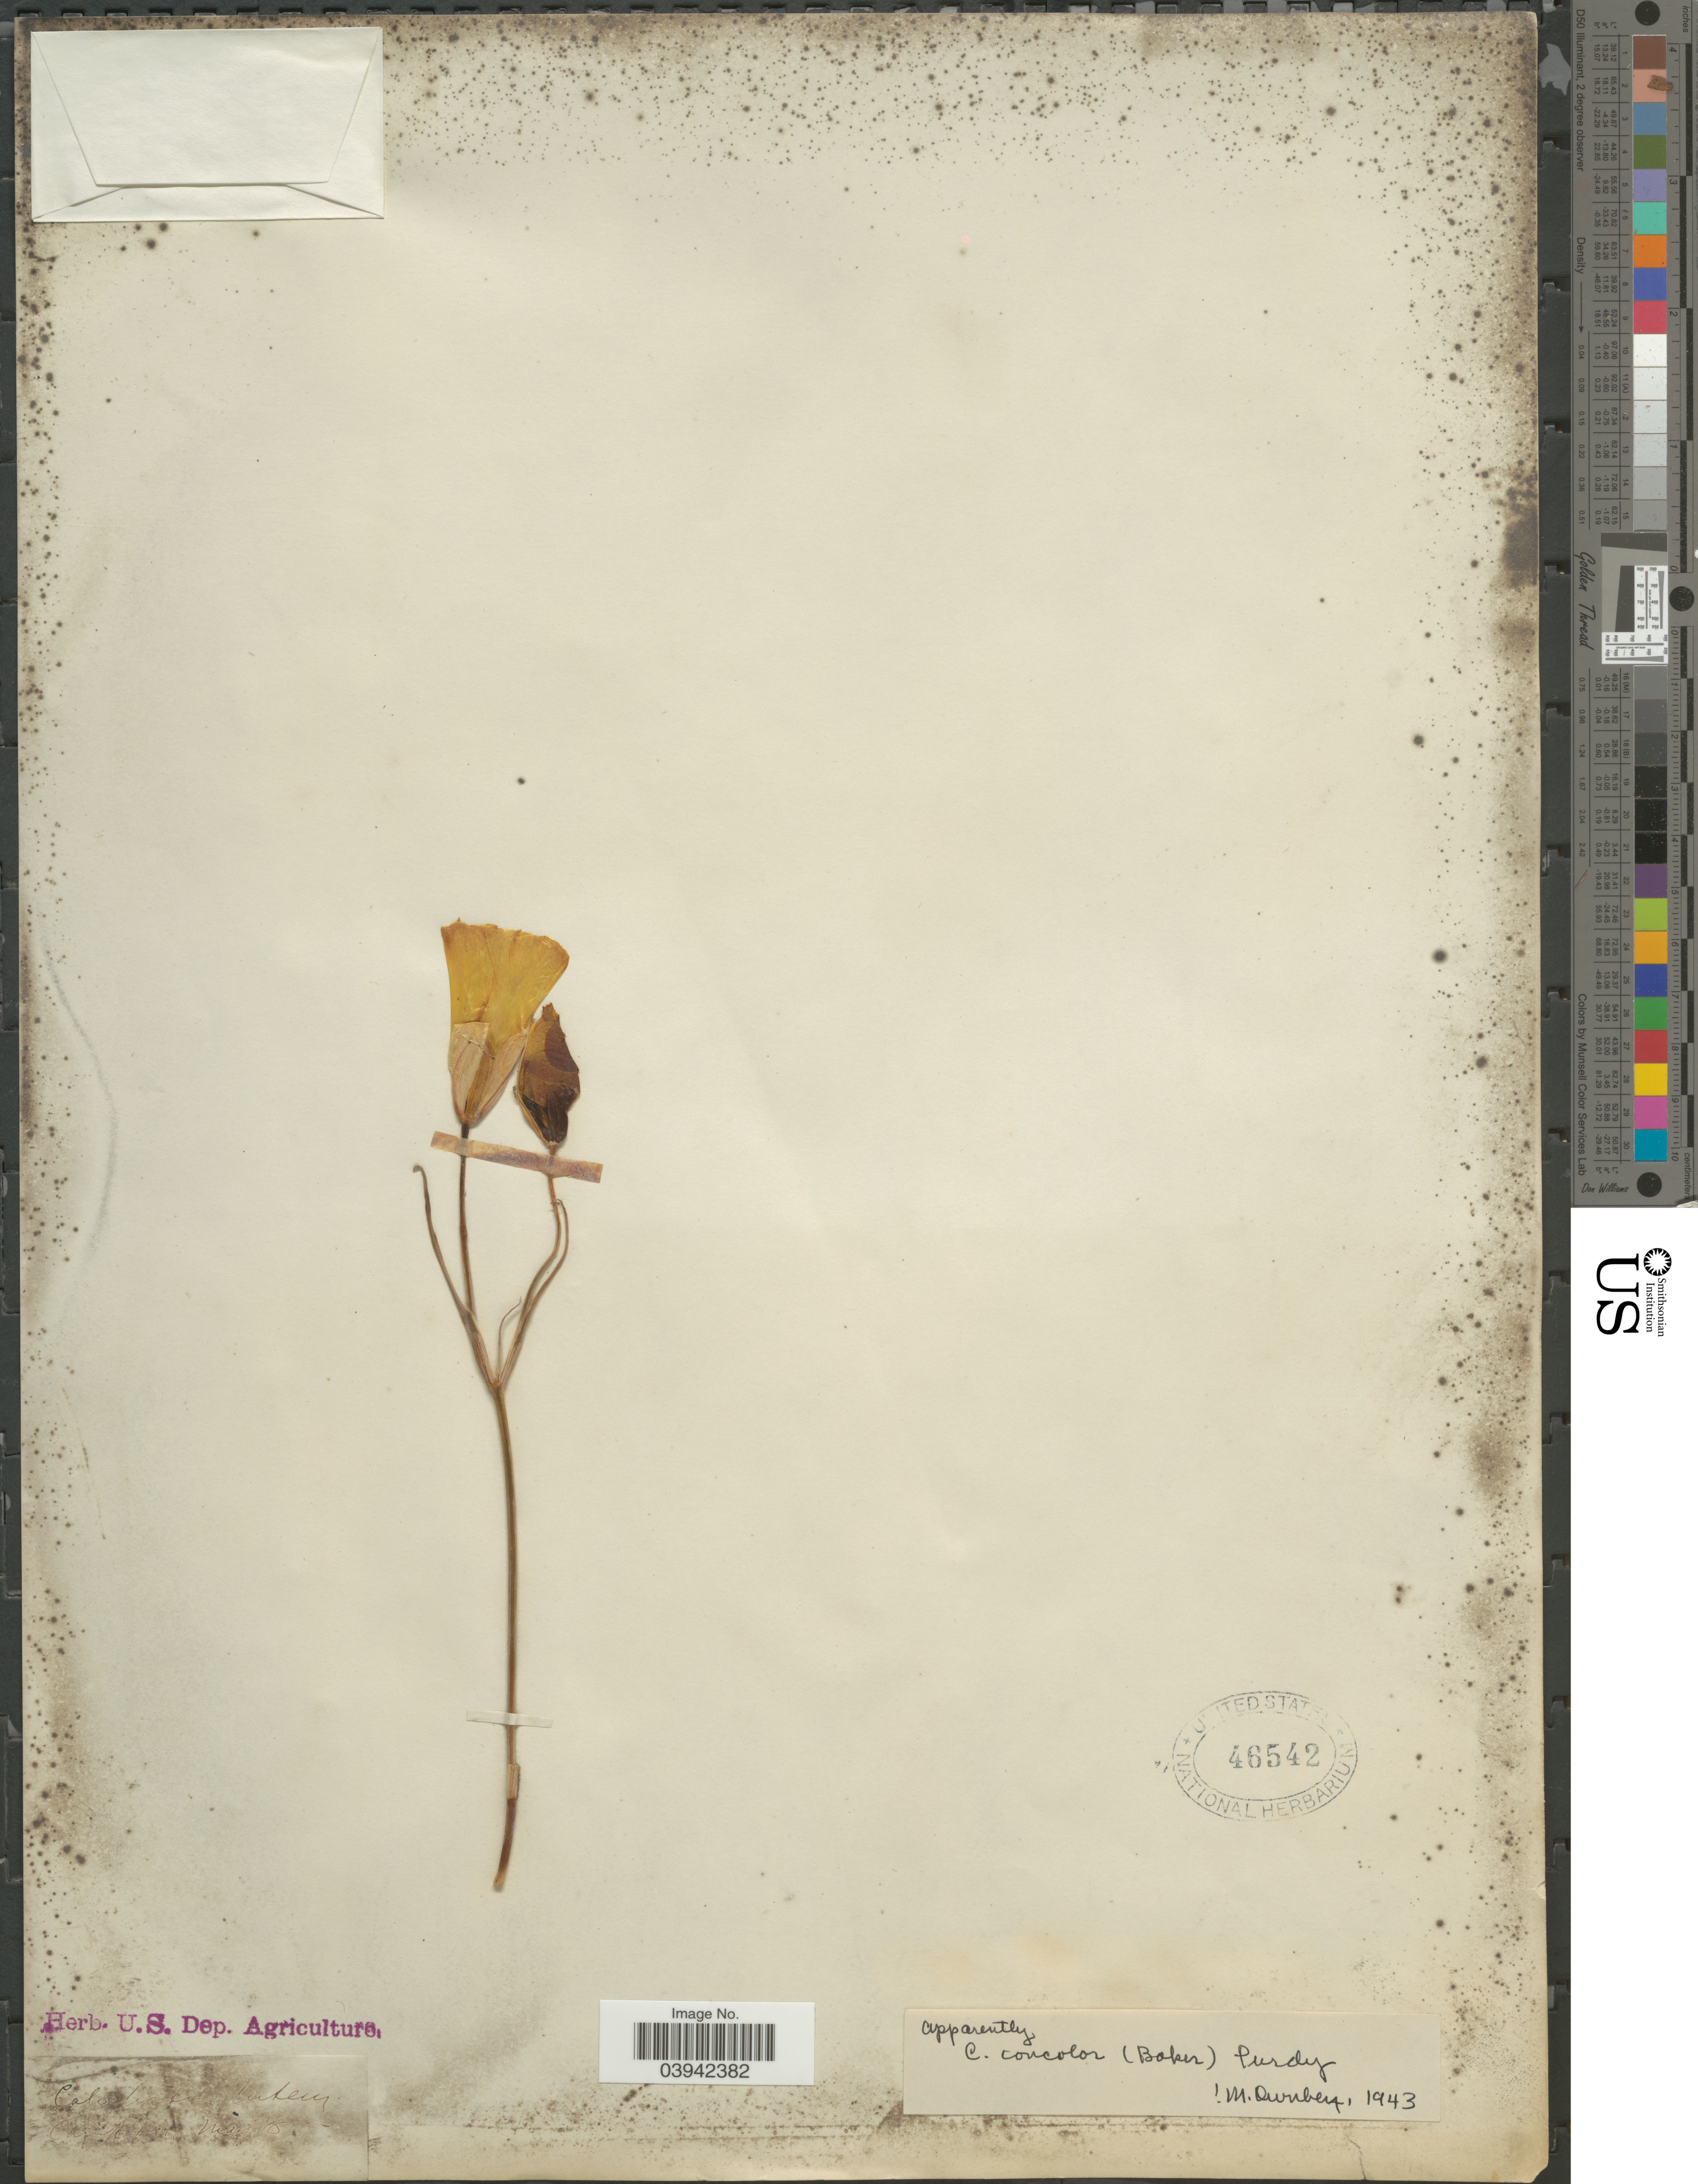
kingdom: Plantae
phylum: Tracheophyta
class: Liliopsida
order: Liliales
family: Liliaceae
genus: Calochortus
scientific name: Calochortus concolor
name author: (Baker) Purdy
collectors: M. Ownbey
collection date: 1943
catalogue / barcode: US 46542